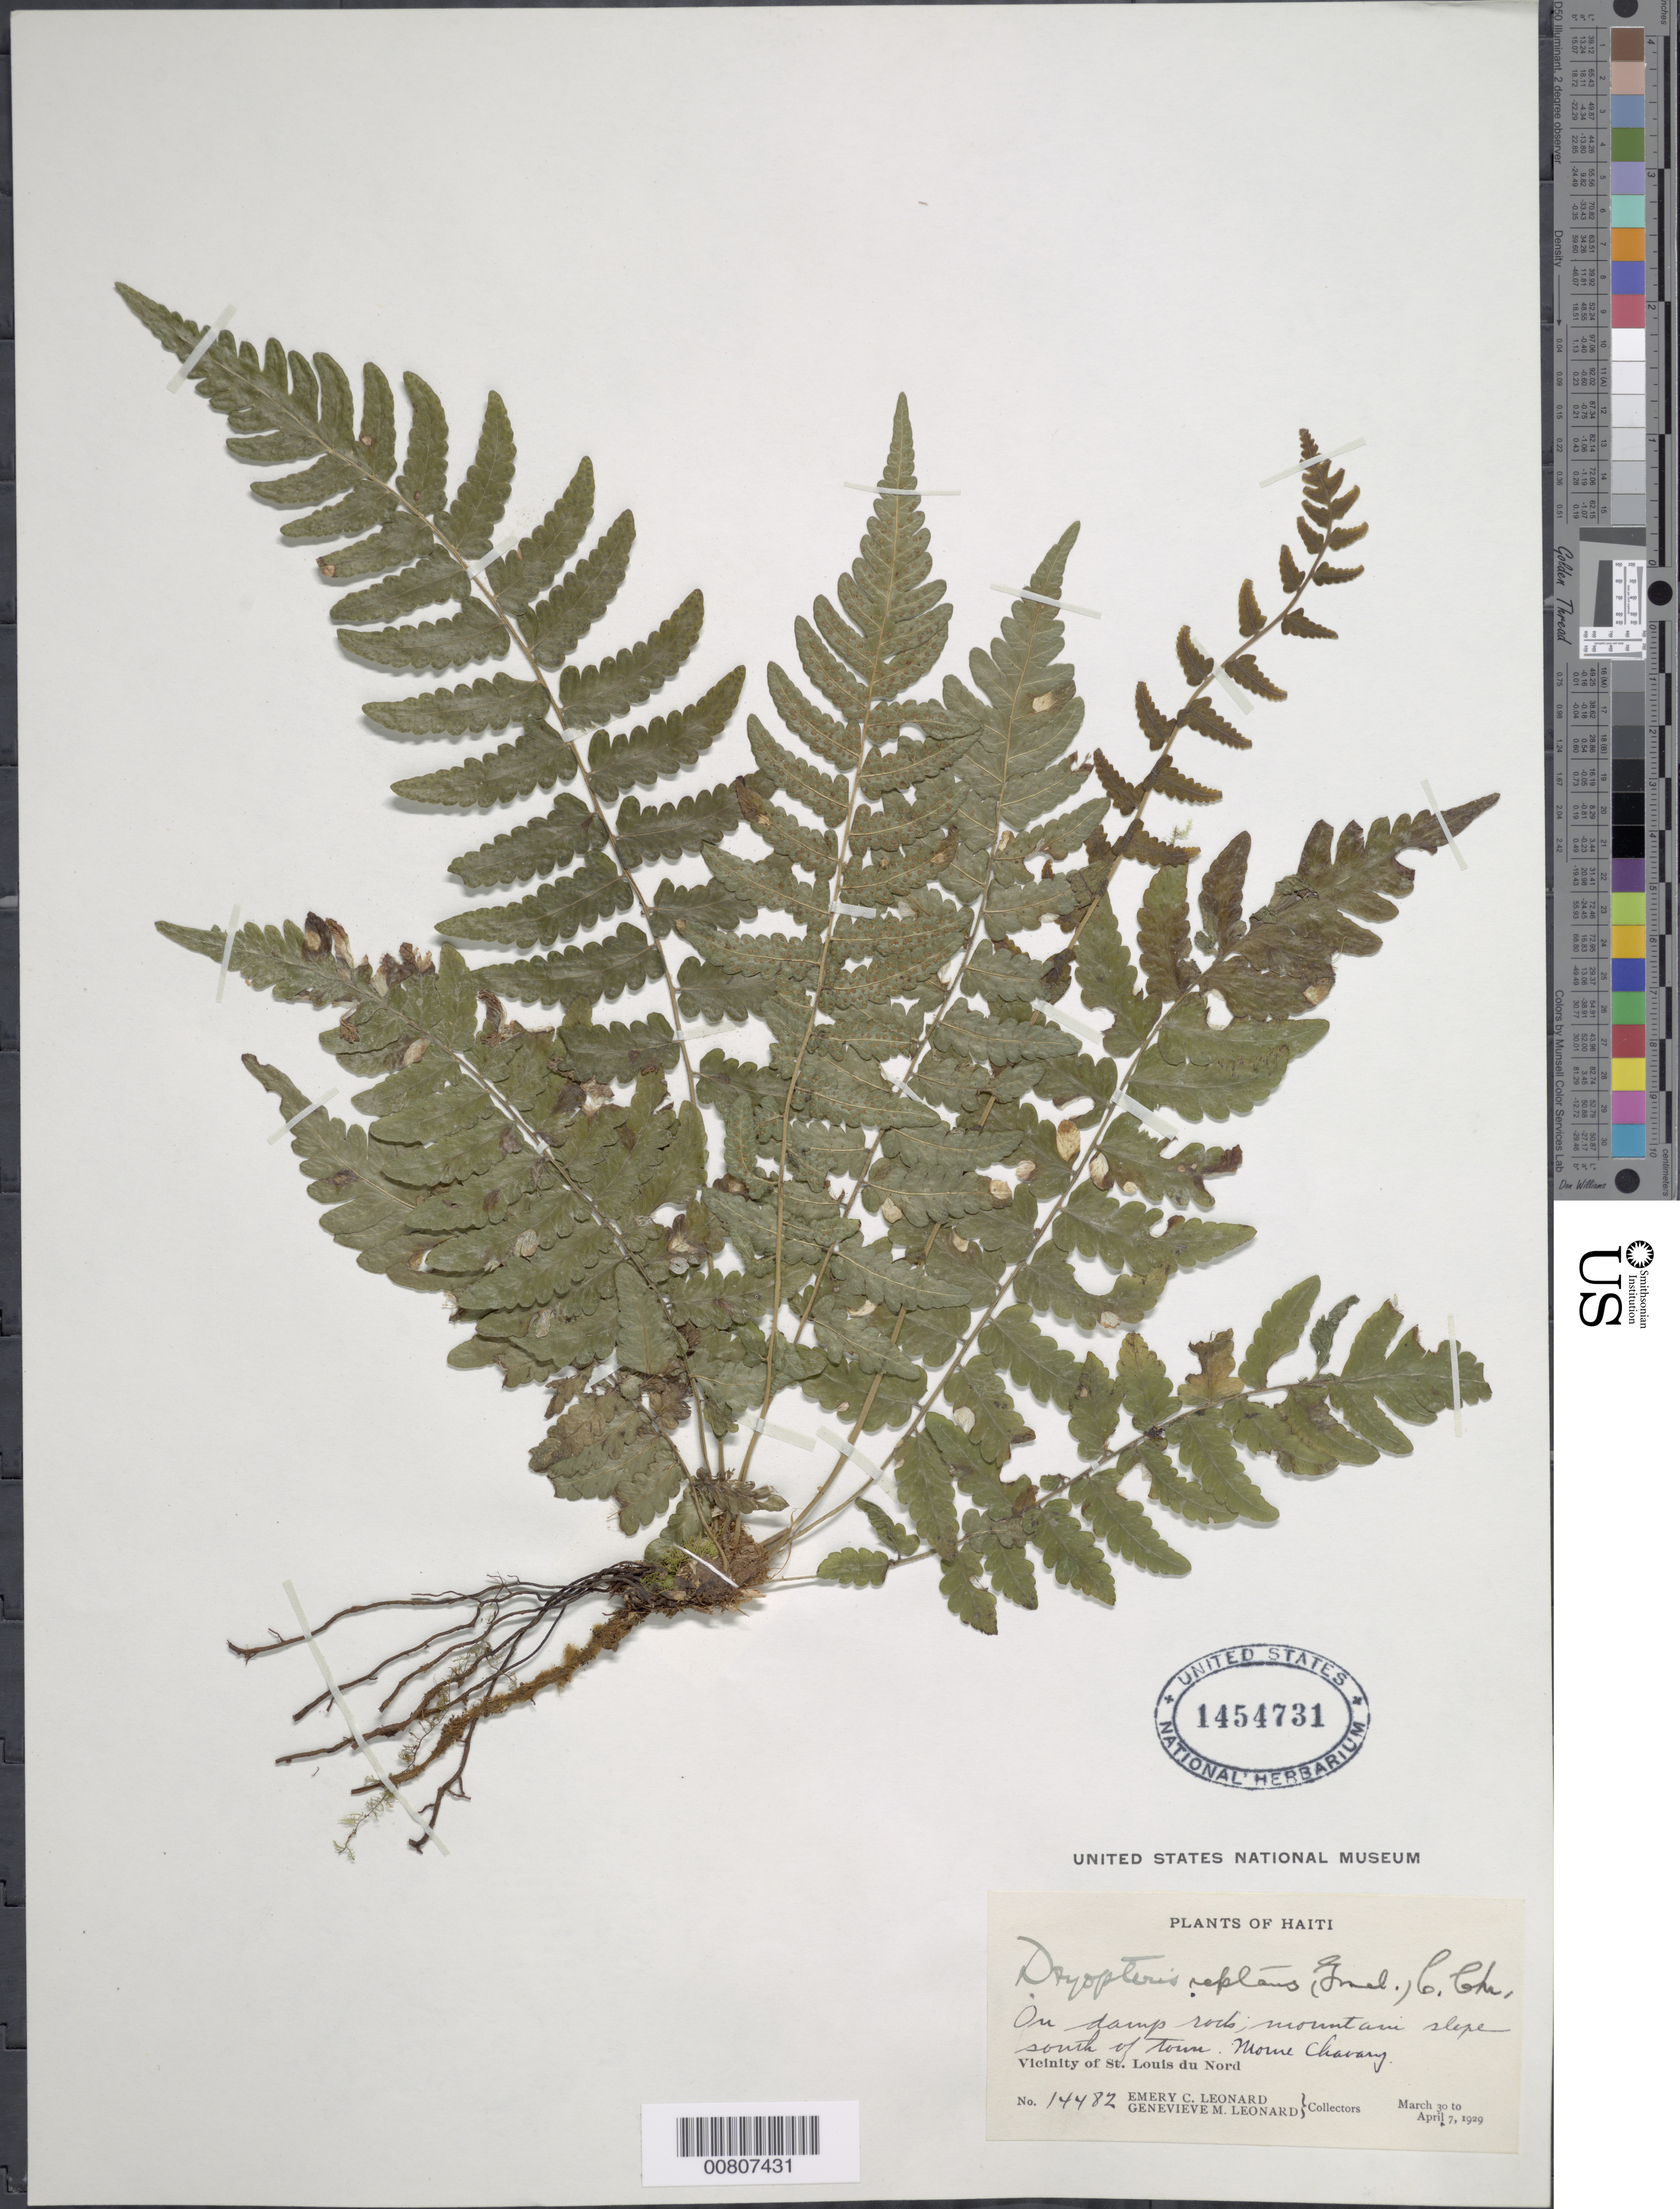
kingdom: Plantae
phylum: Tracheophyta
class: Polypodiopsida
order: Polypodiales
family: Thelypteridaceae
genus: Goniopteris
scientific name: Goniopteris reptans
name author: (J.F. Gmel.) C. Presl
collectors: E. C. Leonard & G. M. Leonard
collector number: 14482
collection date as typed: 30 Mar 1929 to 07 Apr 1929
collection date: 1929-03-30/1929-04-07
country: Haiti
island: Hispaniola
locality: St. Louis du Nord, S of town, Morne Chavary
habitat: Damp rock, mountain slope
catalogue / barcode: US 1454731